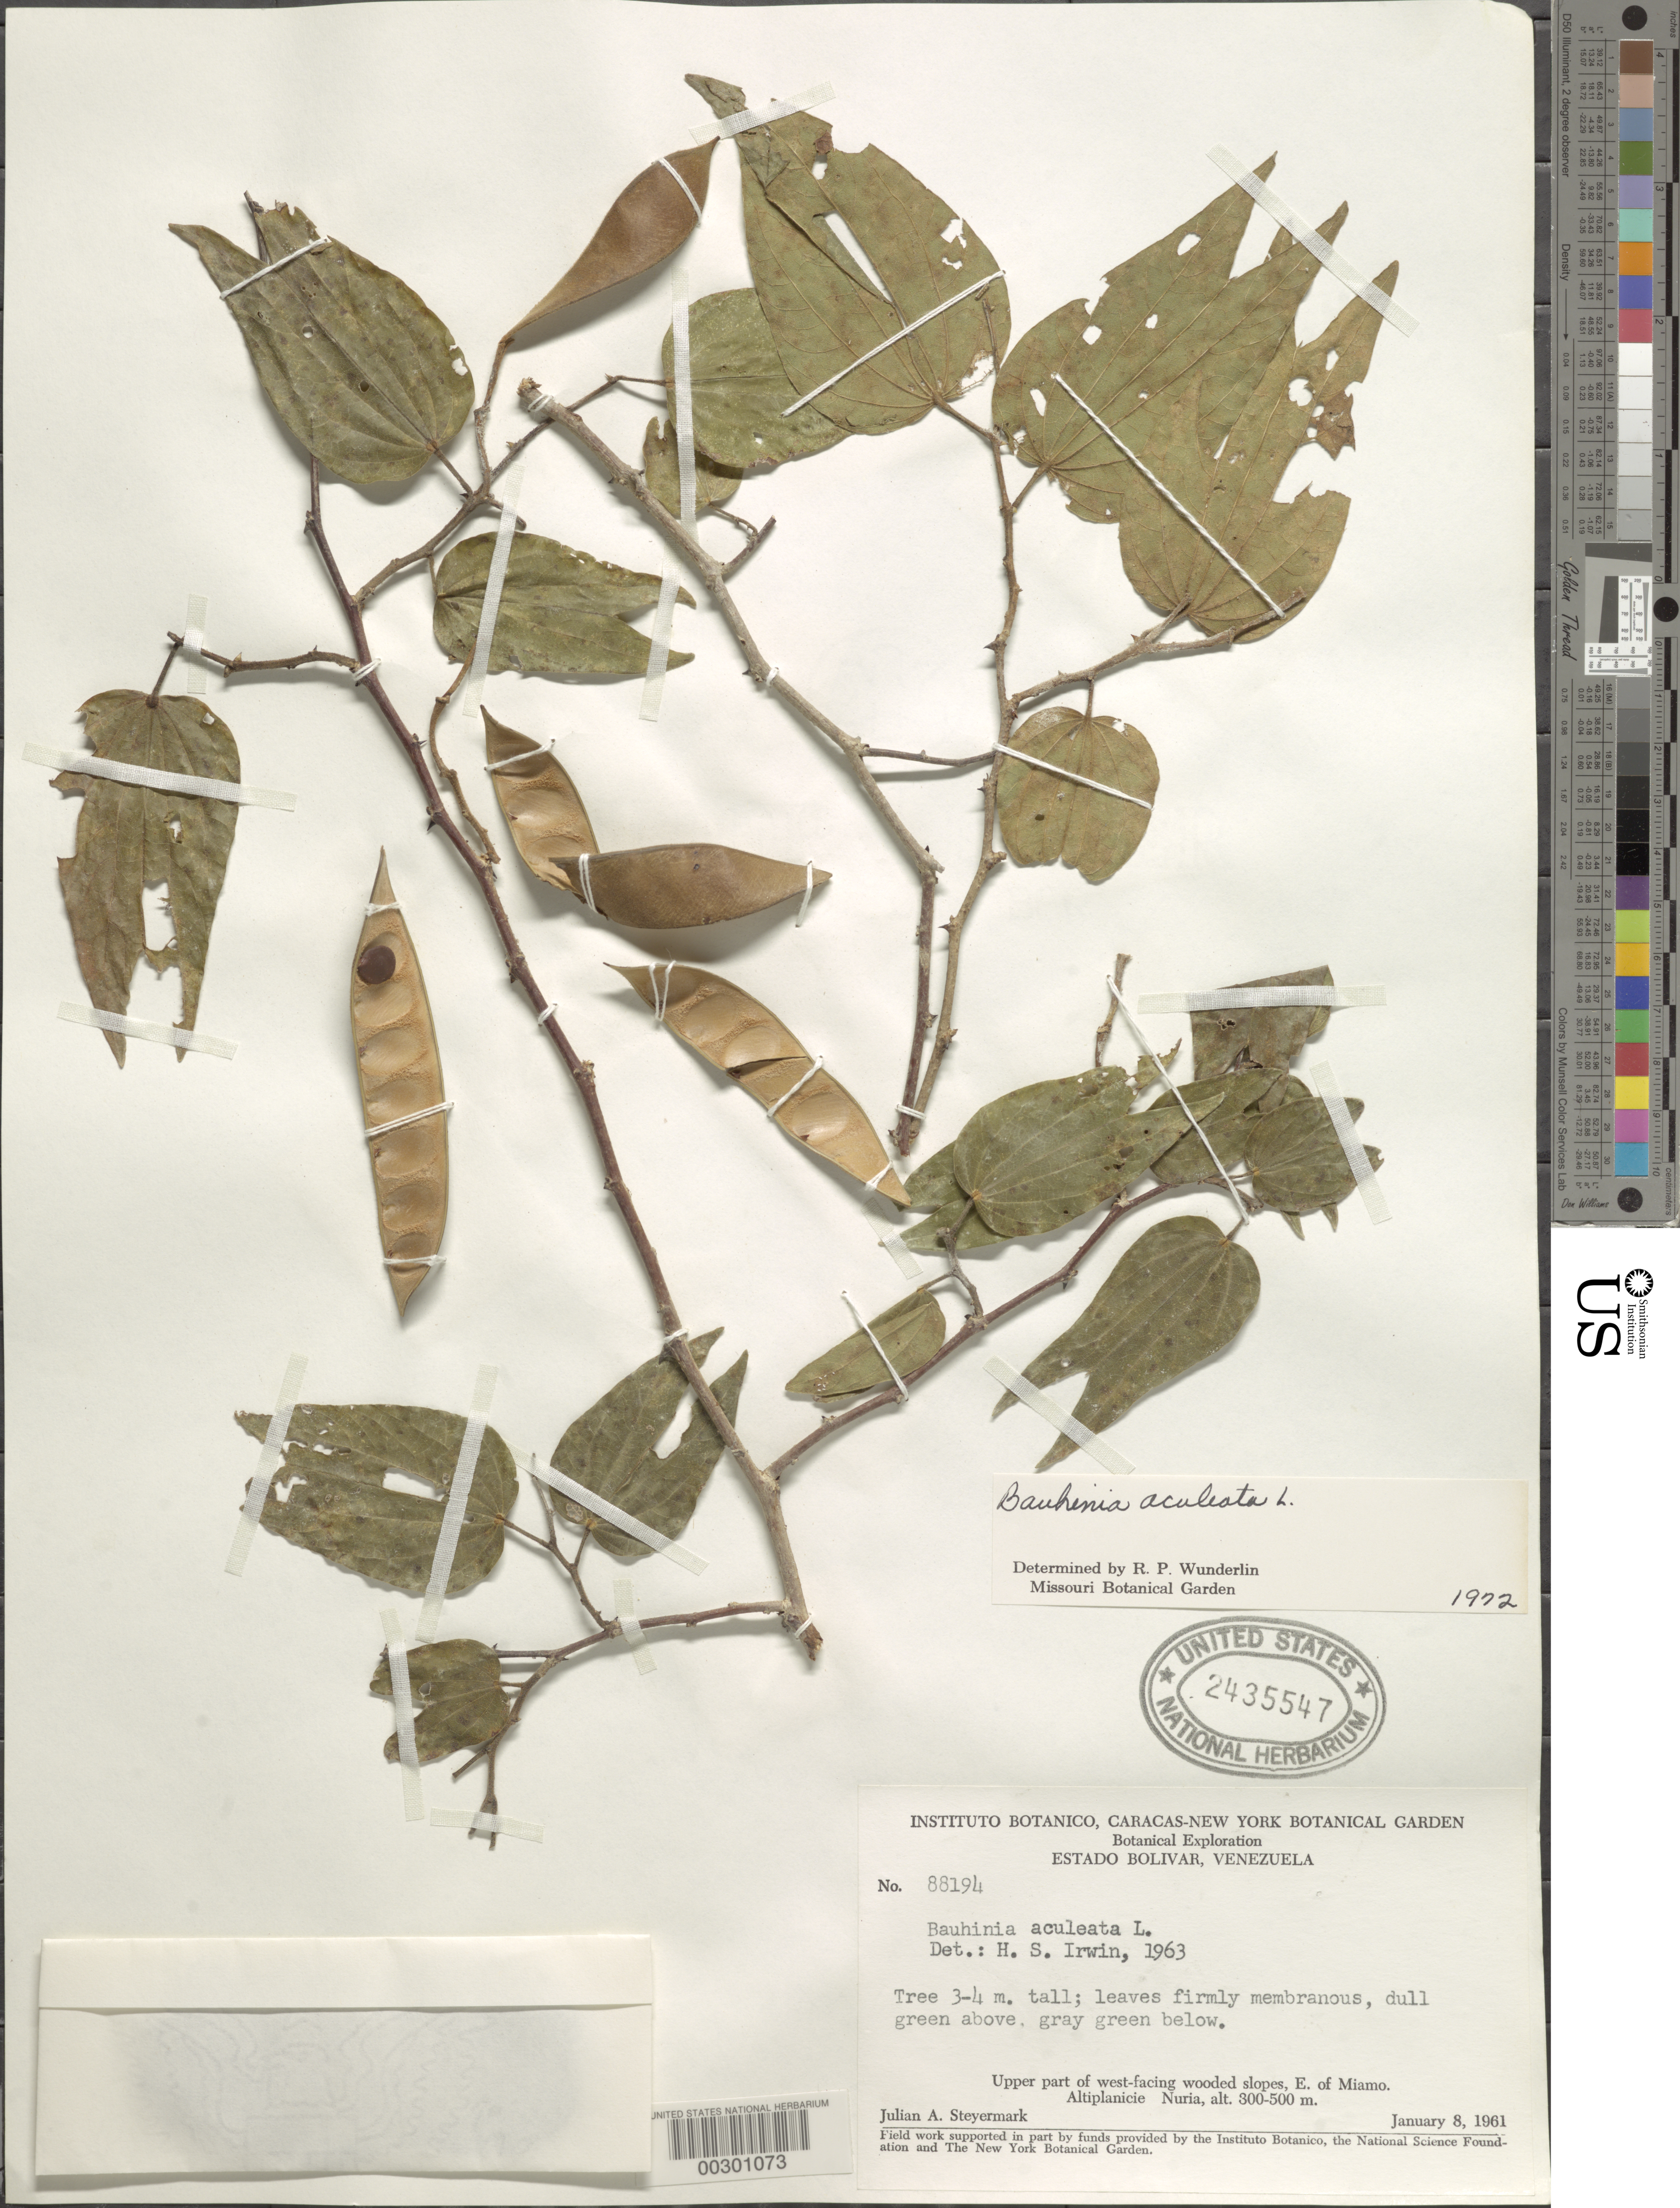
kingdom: Plantae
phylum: Tracheophyta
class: Magnoliopsida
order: Fabales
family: Fabaceae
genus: Bauhinia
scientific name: Bauhinia aculeata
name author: L.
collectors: J. Steyermark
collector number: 88194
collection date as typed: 08 Jan 1961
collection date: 1961-01-08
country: Venezuela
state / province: Bolivar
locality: E of miamo altiplanicie nuria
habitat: Upper part of w facing wooded slopes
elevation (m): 300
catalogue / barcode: US 2435547